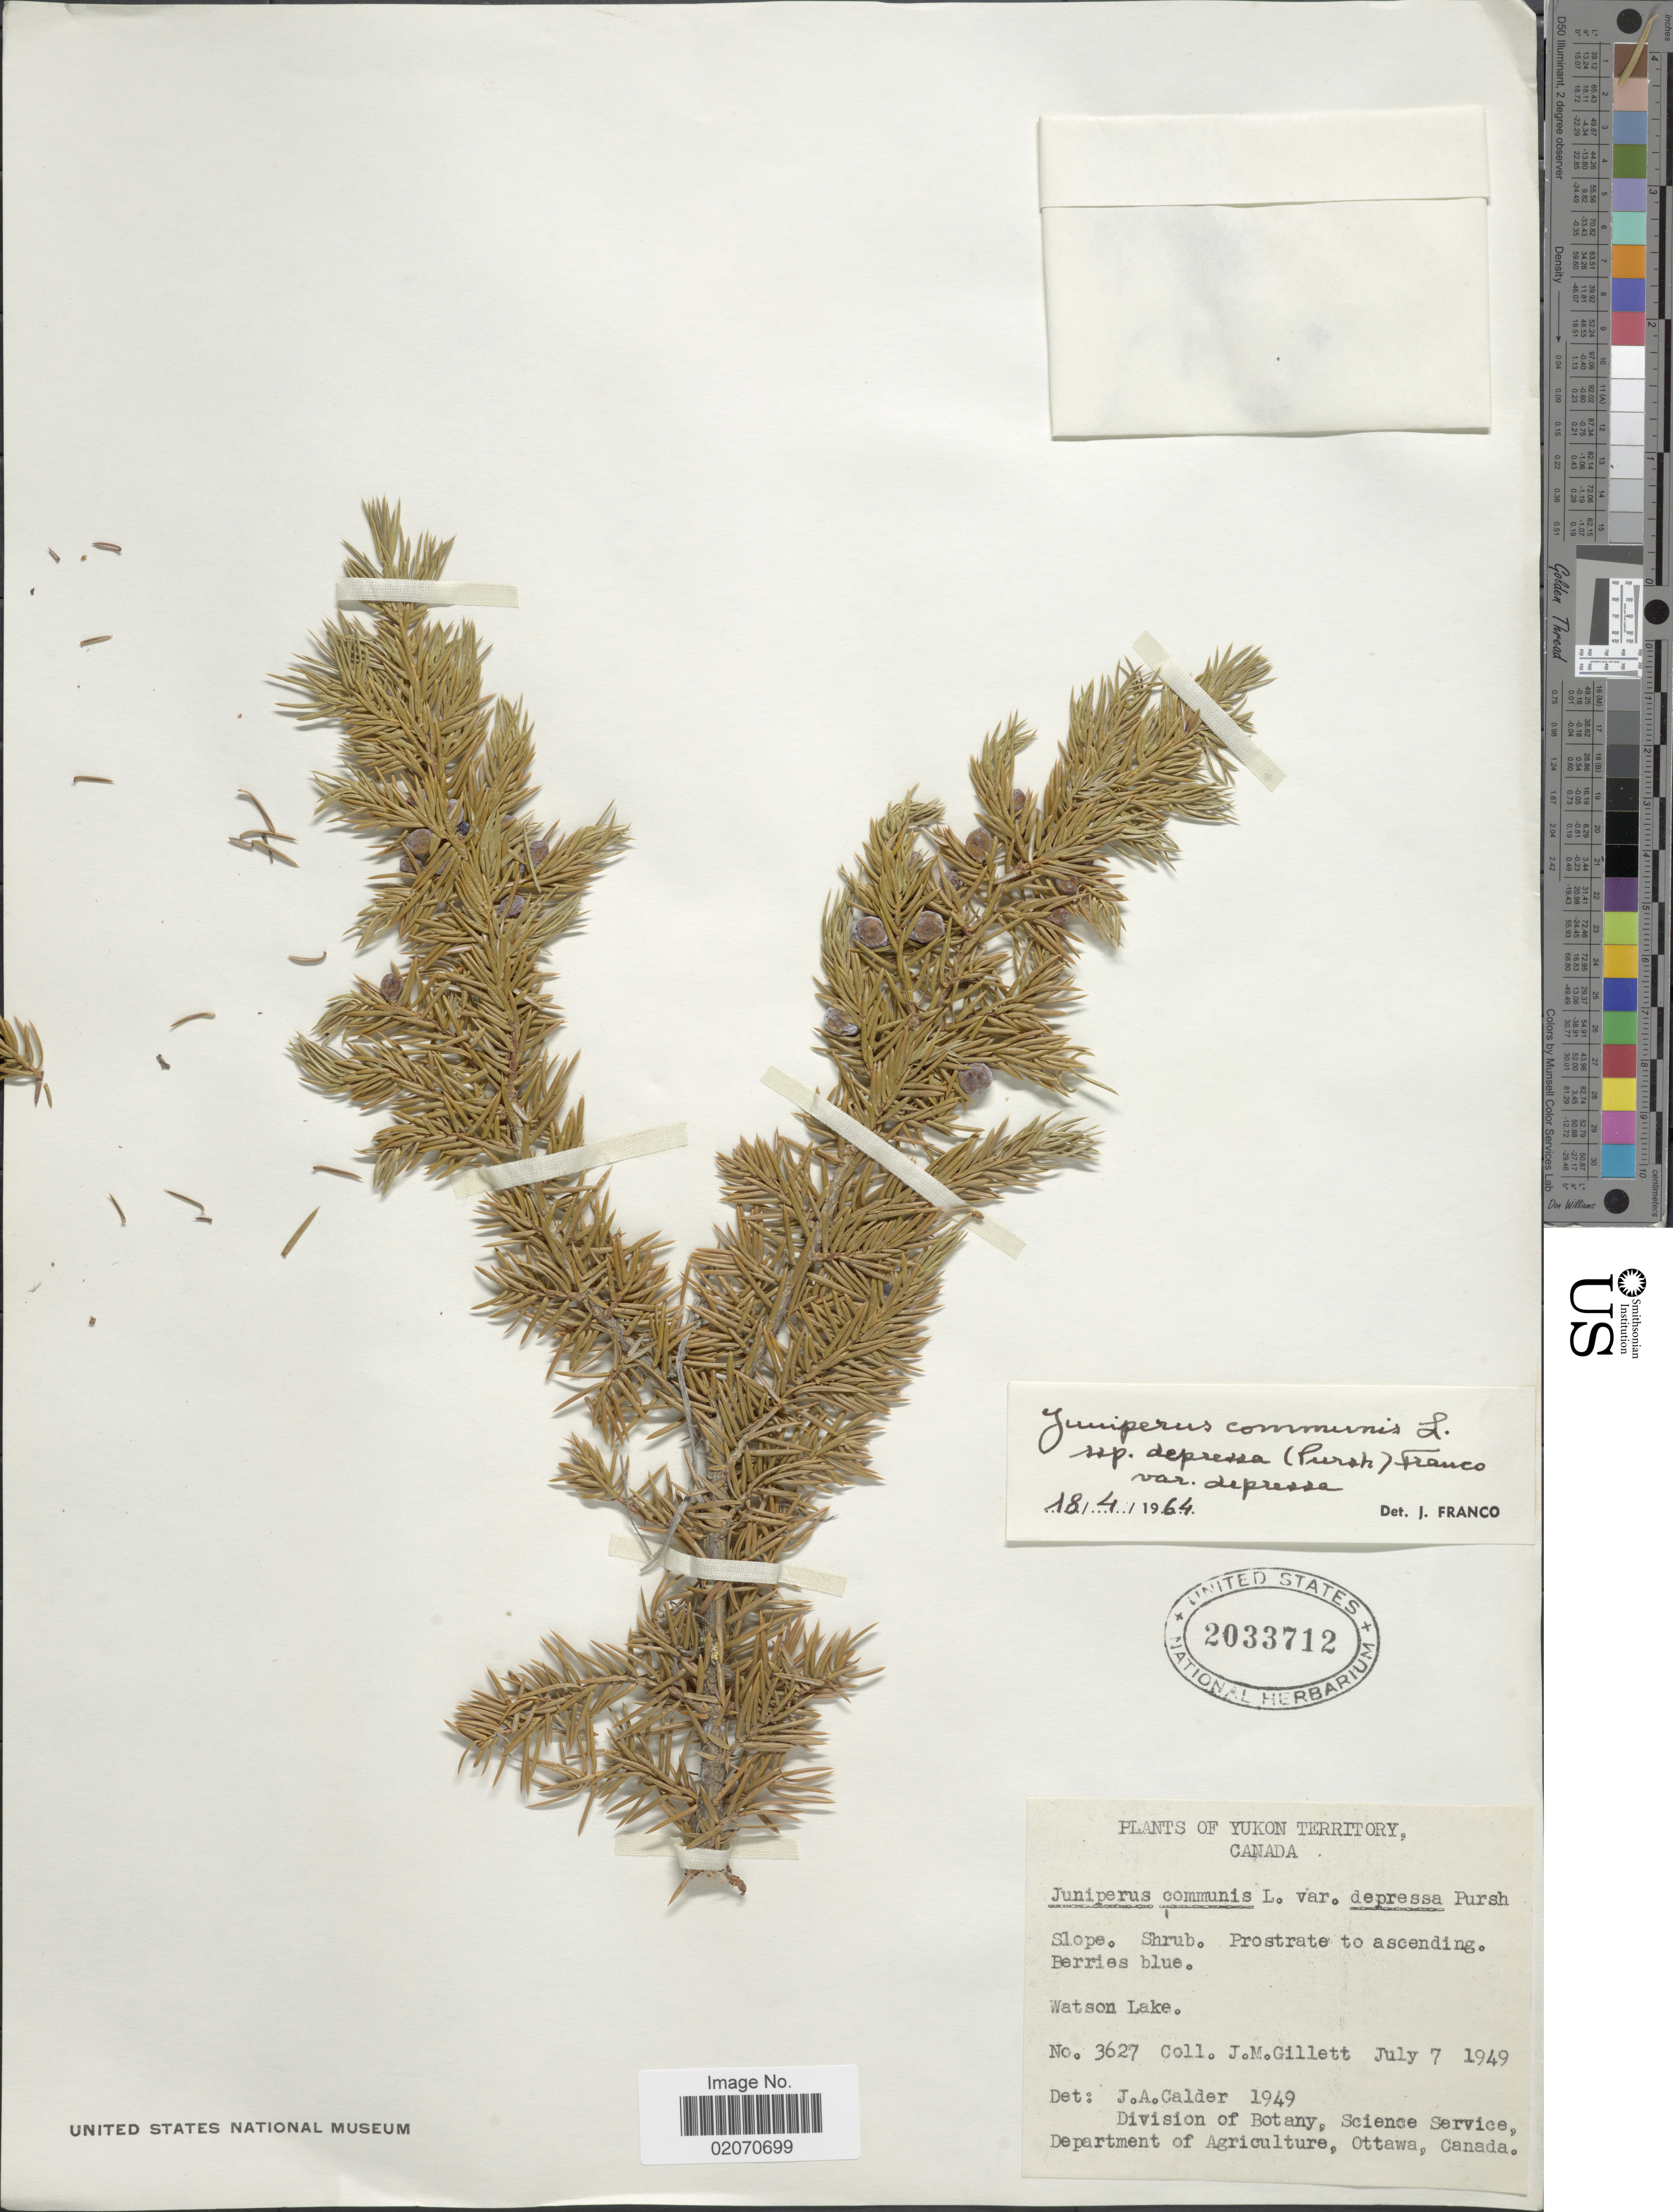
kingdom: Plantae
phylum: Tracheophyta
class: Pinopsida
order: Pinales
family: Cupressaceae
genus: Juniperus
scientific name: Juniperus communis var. depressa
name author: Pursh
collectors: J. M. Gillett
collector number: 3627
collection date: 1949-07-07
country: Canada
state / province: Yukon Territory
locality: Watson Lake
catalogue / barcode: US 2033712